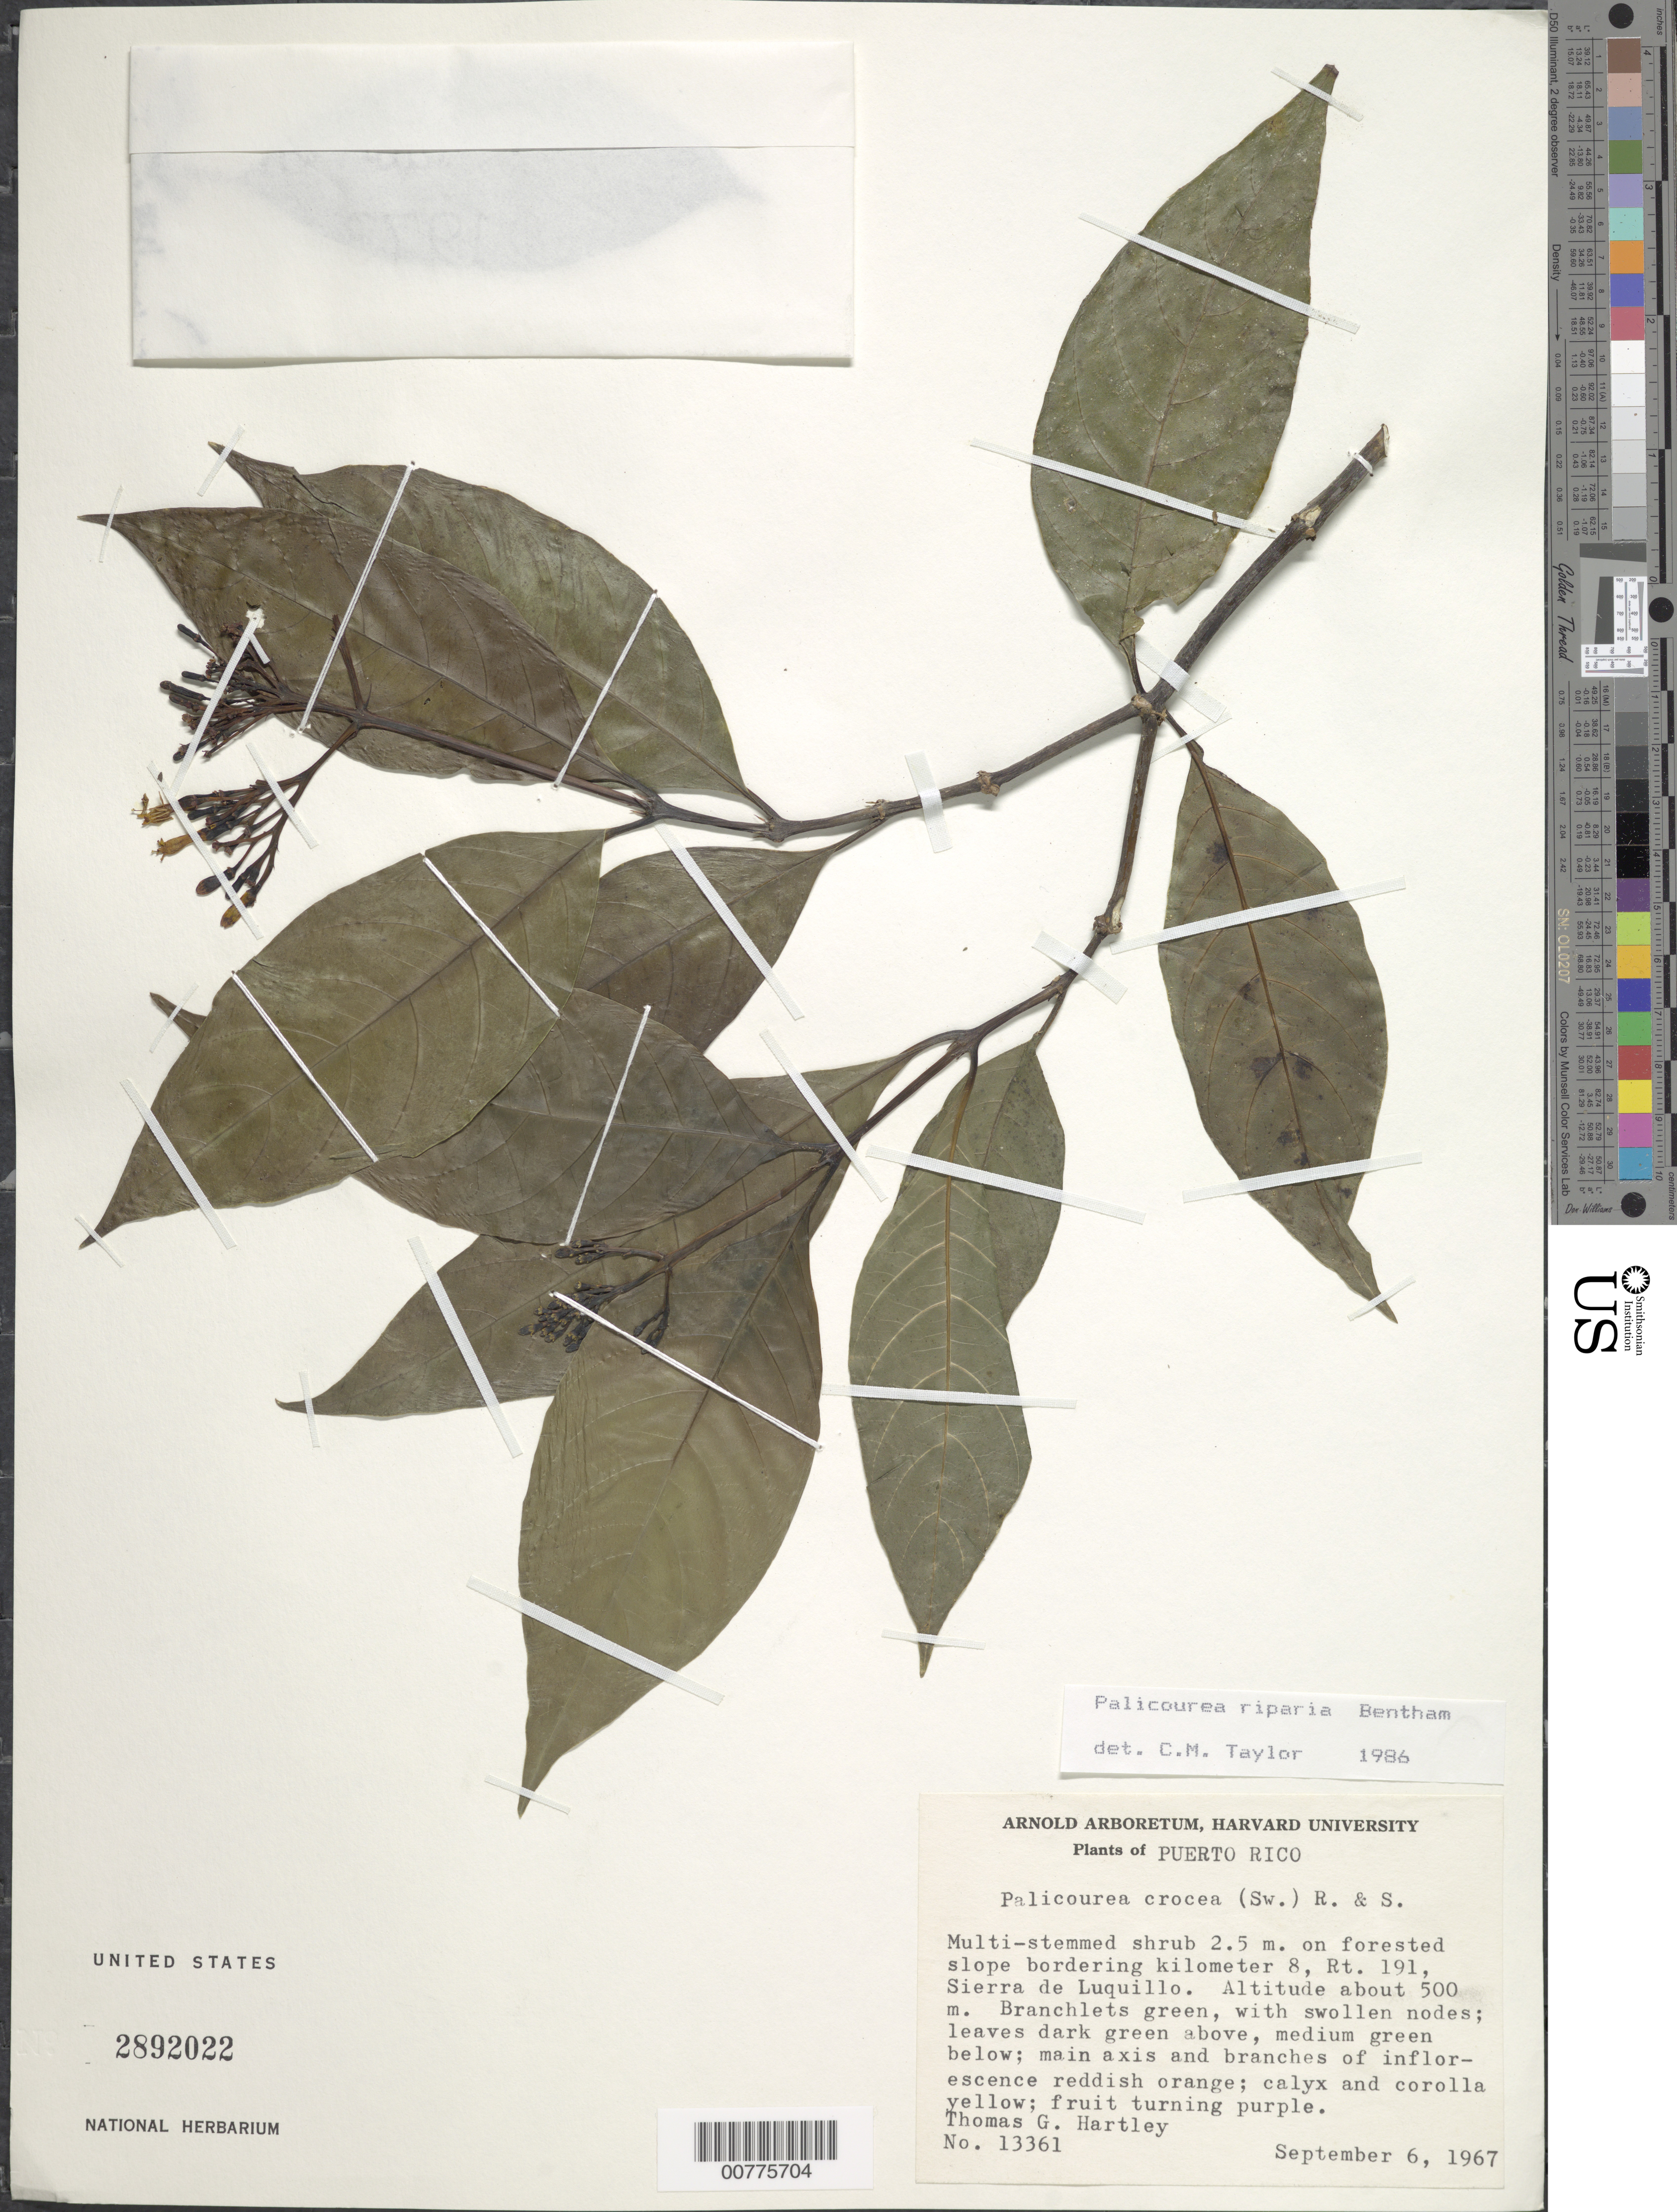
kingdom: Plantae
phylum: Tracheophyta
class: Magnoliopsida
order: Gentianales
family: Rubiaceae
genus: Palicourea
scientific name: Palicourea croceoides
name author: Desv. ex Ham.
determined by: Taylor, Charlotte M.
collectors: T. G. Hartley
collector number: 13361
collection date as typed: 06 Sep 1967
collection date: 1967-09-06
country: Puerto Rico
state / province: Luquillo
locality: On forested slope bordering Km. 8, Rt. 191, Sierra de Luquillo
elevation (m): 500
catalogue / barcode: US 2892022